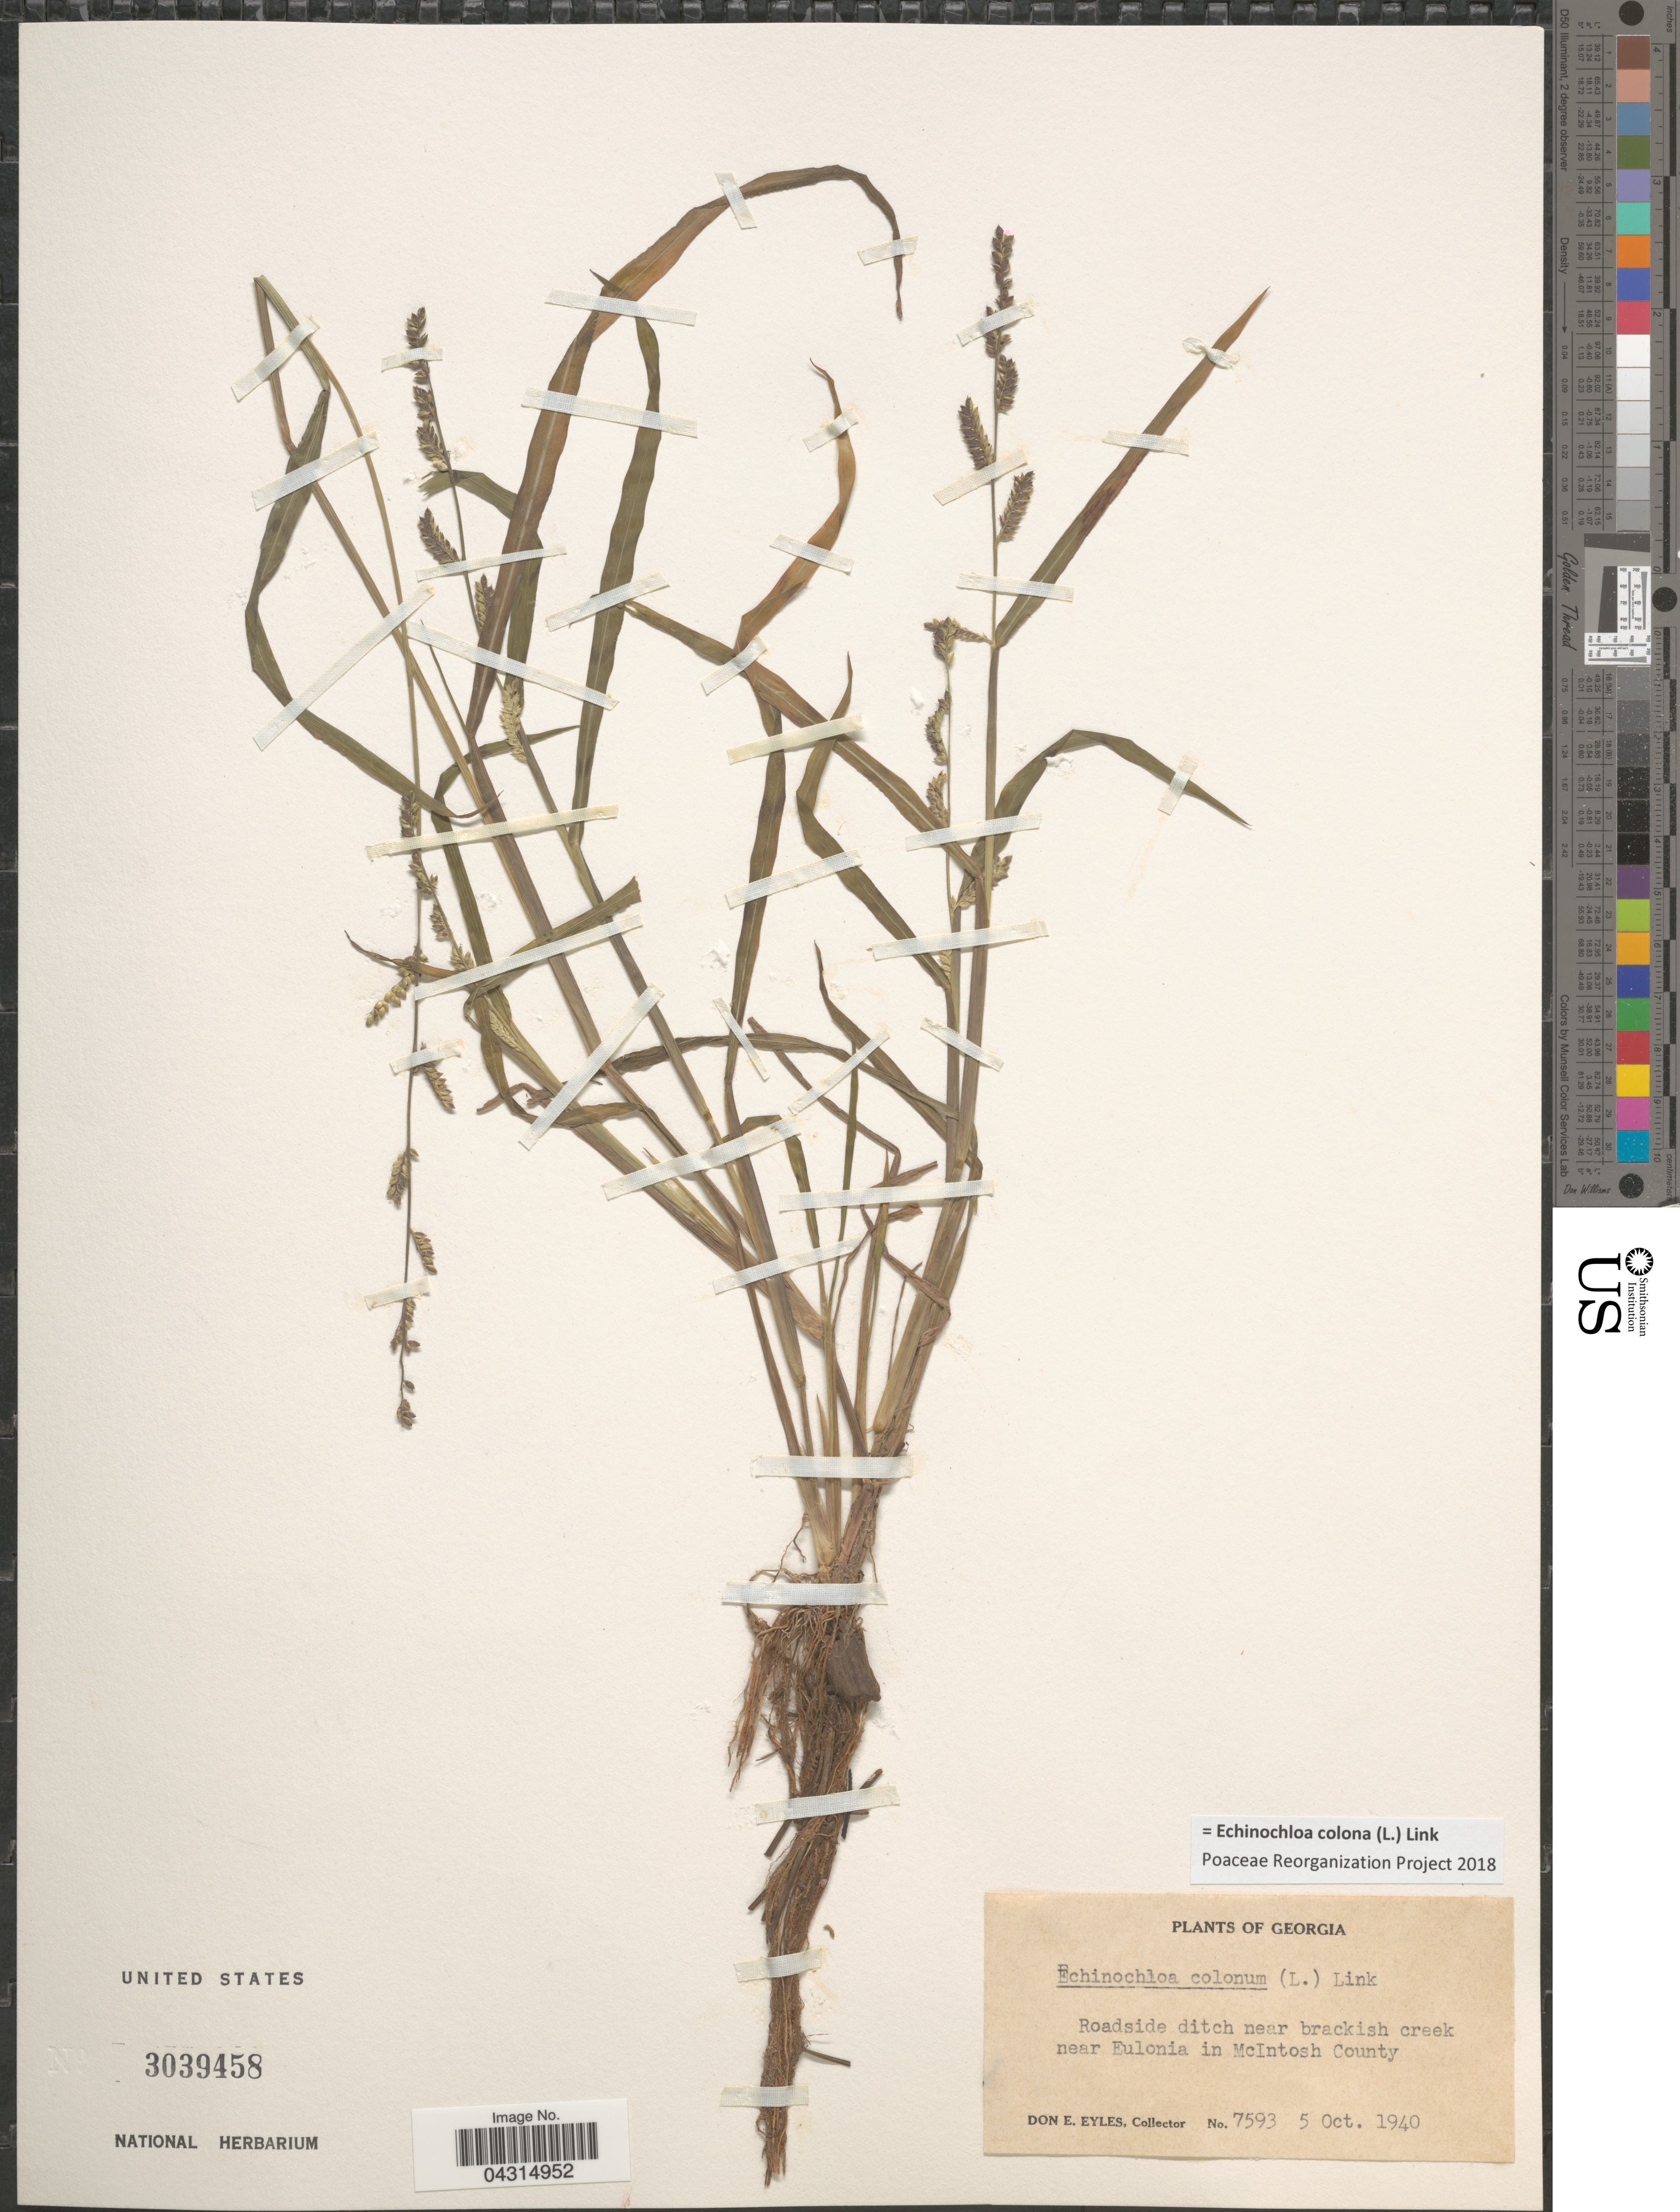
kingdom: Plantae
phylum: Tracheophyta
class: Liliopsida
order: Poales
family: Poaceae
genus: Echinochloa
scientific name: Echinochloa colona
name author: (L.) Link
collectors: D. Eyles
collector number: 7593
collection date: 1940-10-05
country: United States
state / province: Georgia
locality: Roadside ditch near brackish creek near Eulonia in McIntosh County.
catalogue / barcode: US 3039458